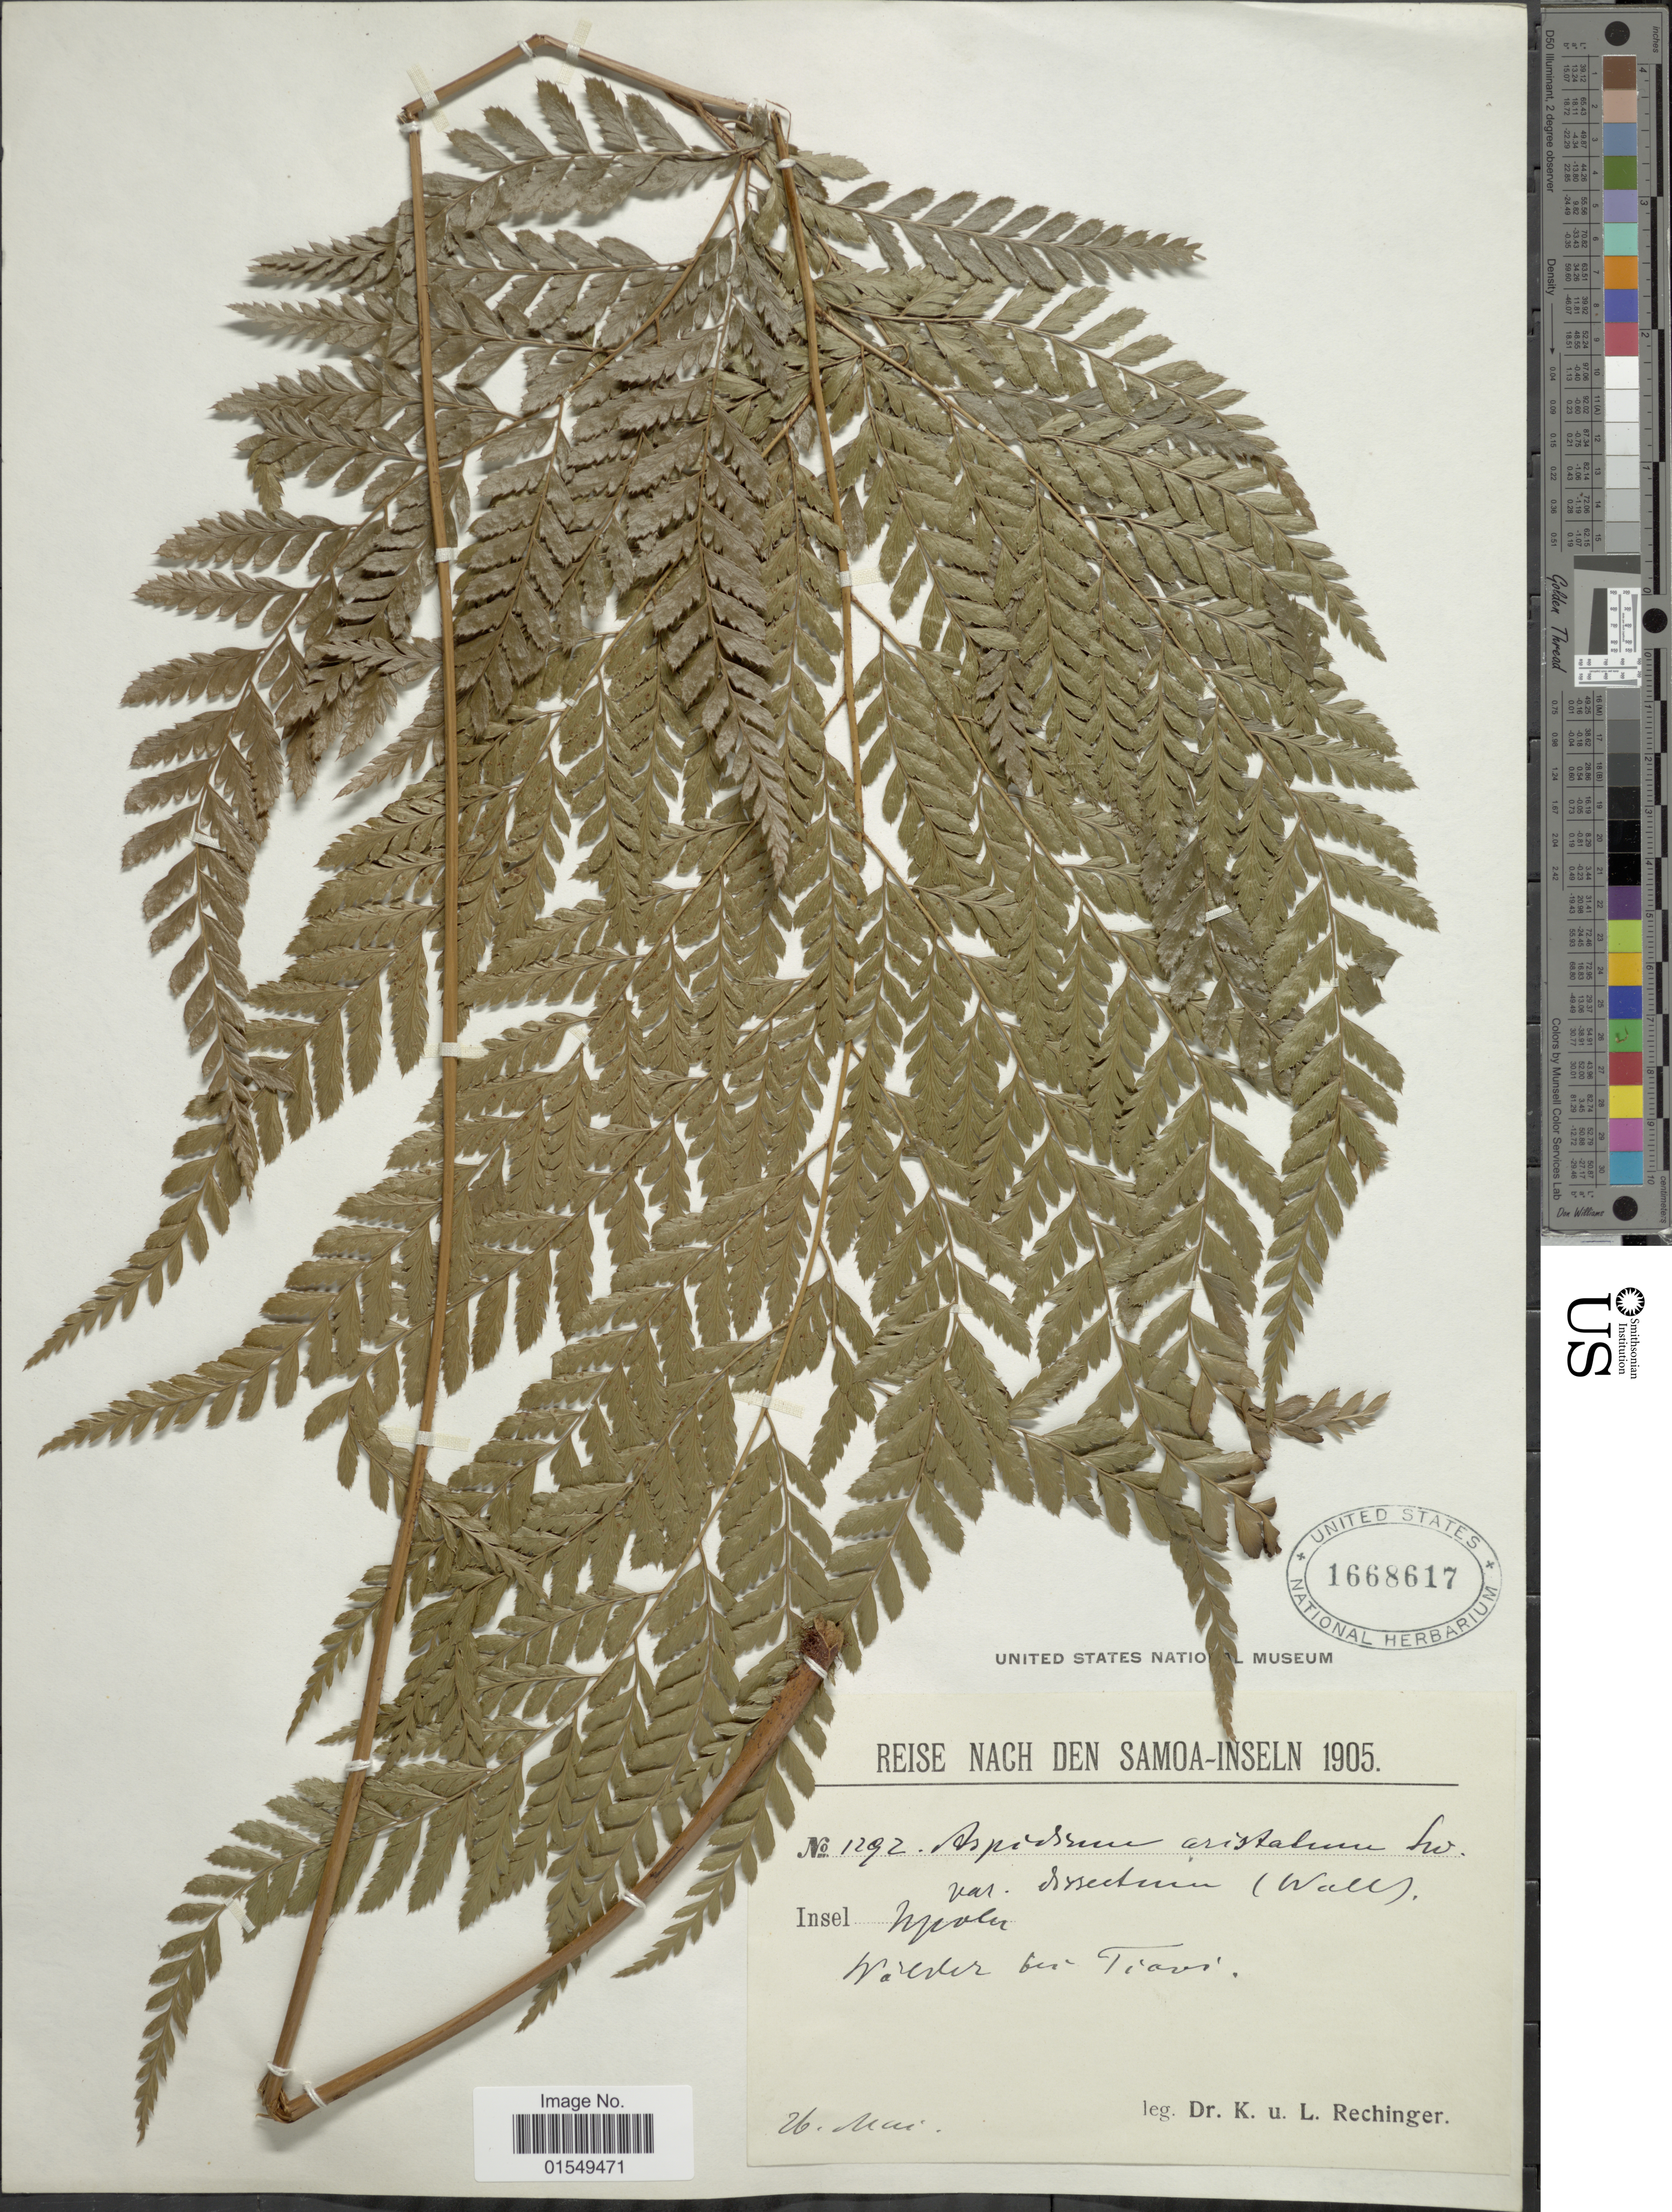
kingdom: Plantae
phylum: Tracheophyta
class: Polypodiopsida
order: Polypodiales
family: Dryopteridaceae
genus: Arachniodes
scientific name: Arachniodes aristata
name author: (G. Forst.) Tindale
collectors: K. Rechinger & L. Rechinger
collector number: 1292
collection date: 1905-05-26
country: Samoa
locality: Samoa-Inseln, Insel Upolu, walder bei Tiavi [interpreted]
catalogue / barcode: US 1668617